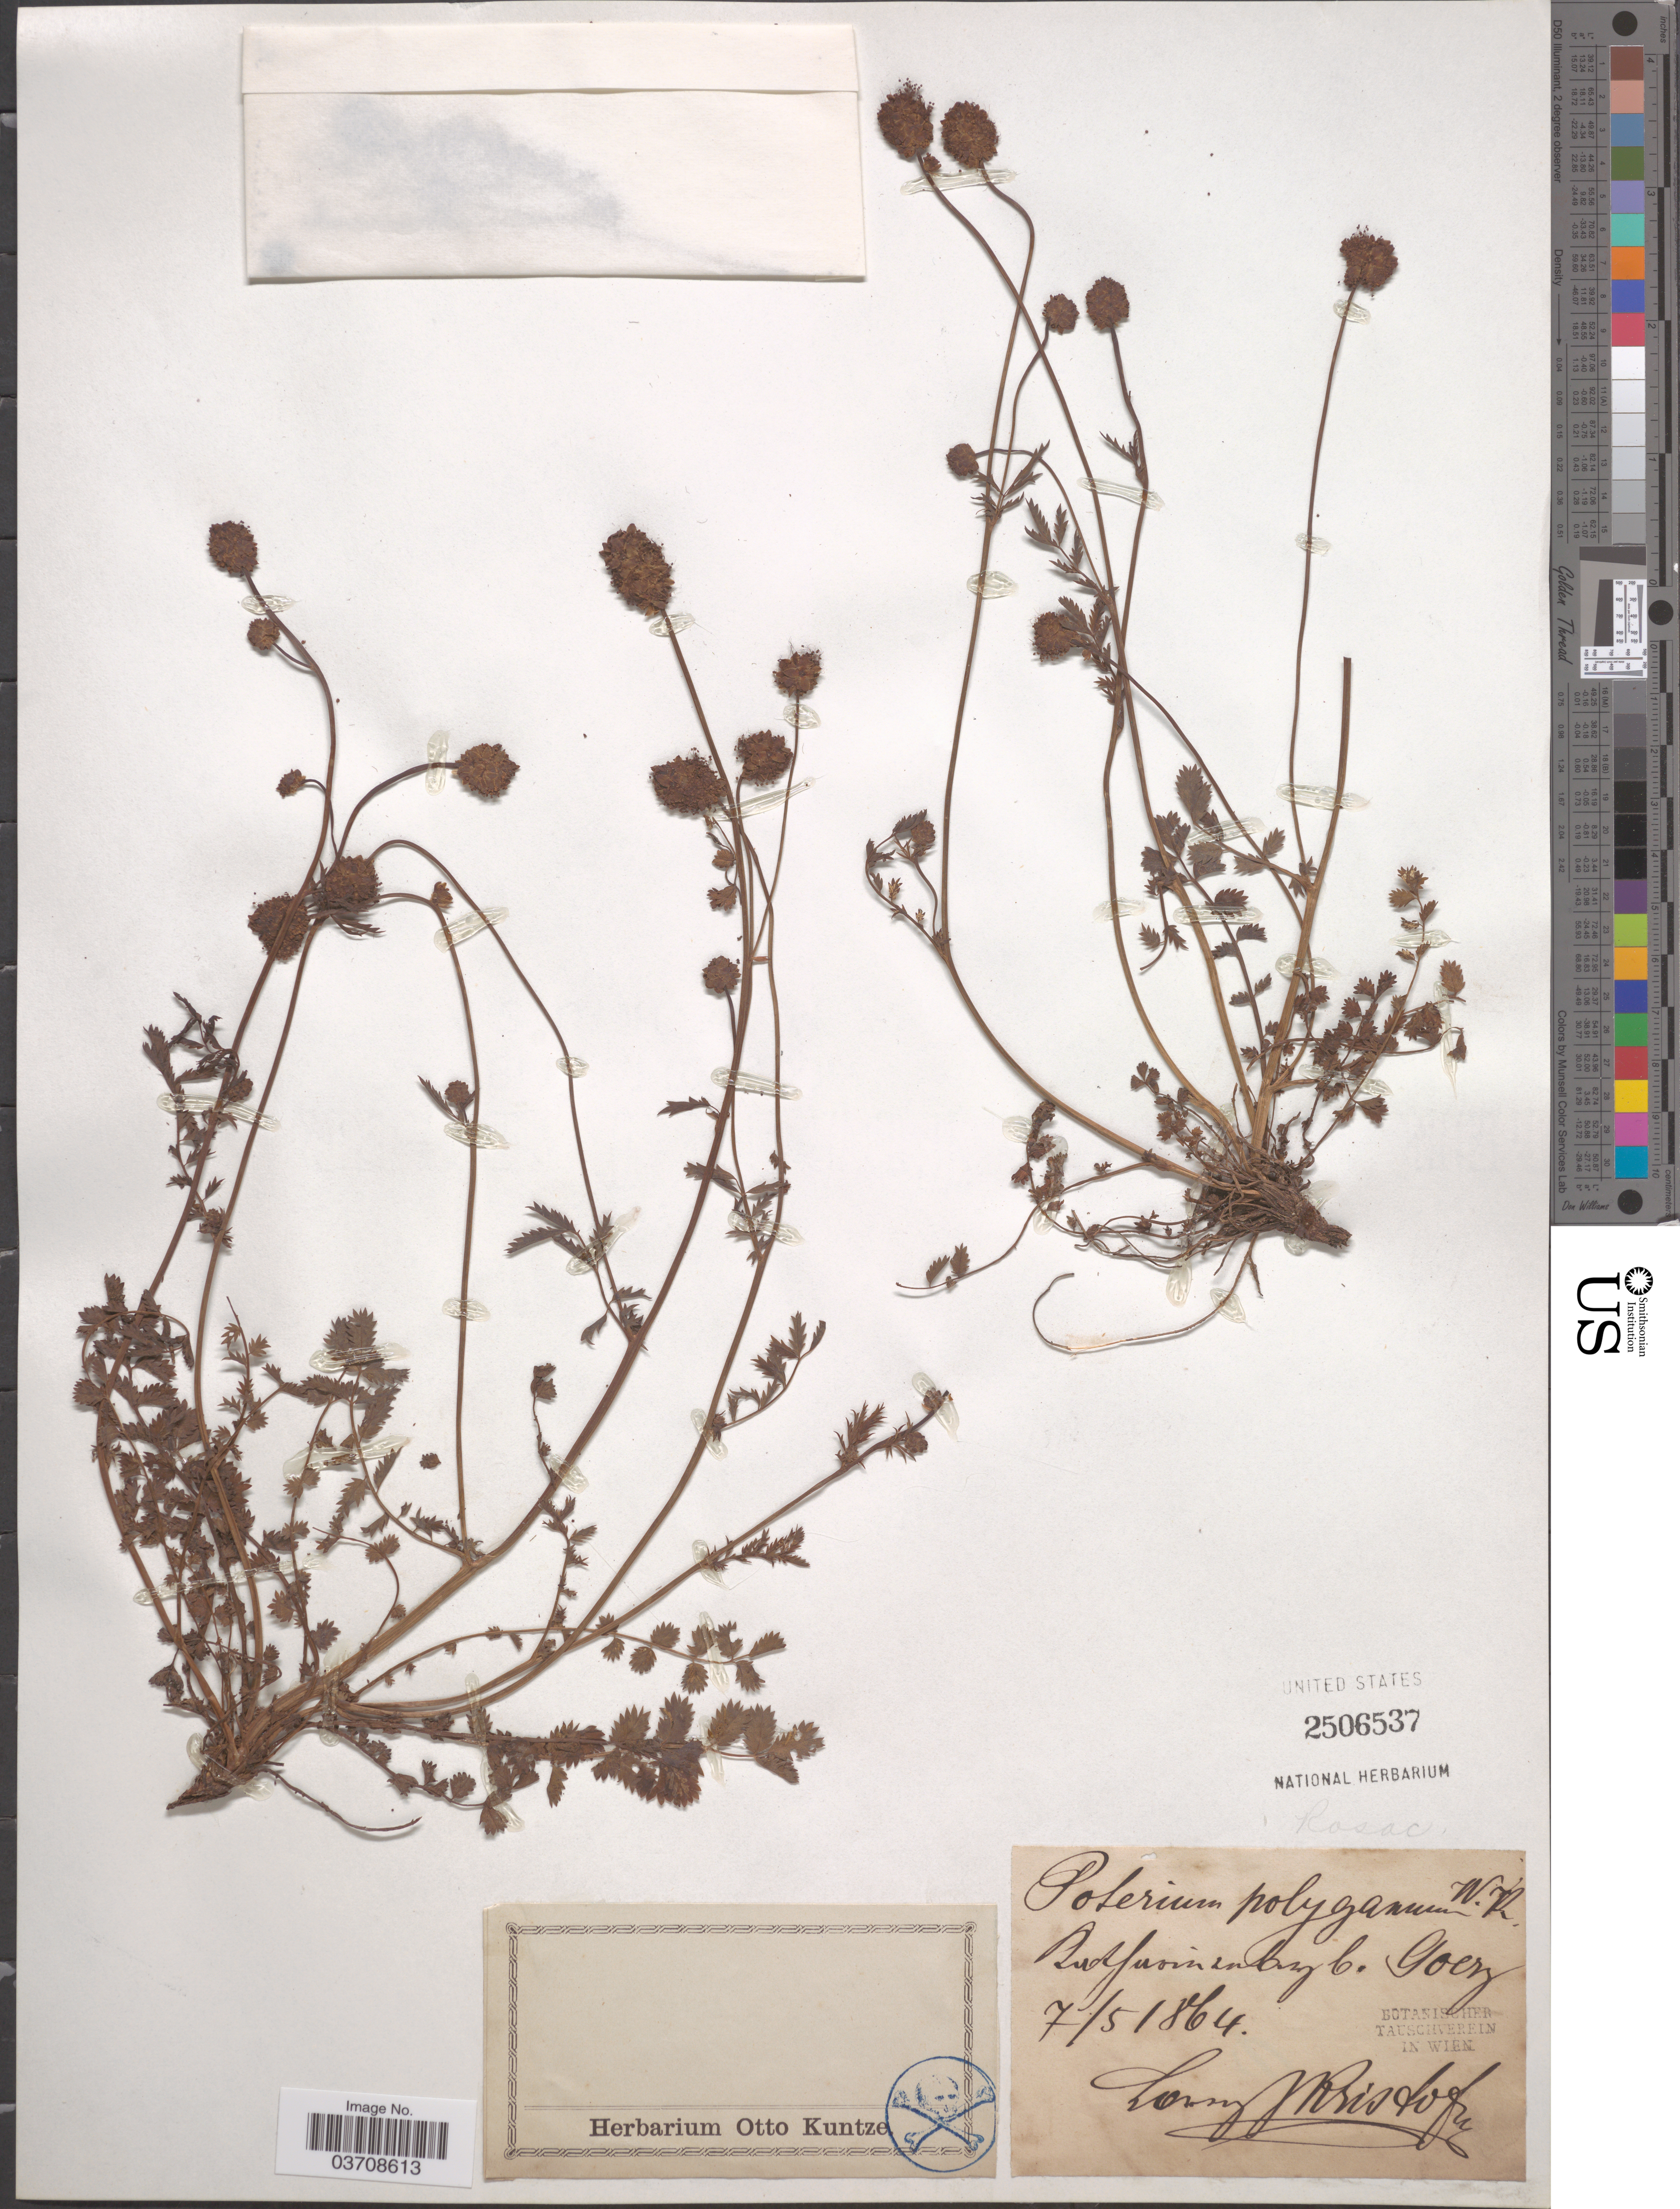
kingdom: Plantae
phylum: Tracheophyta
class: Magnoliopsida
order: Rosales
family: Rosaceae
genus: Sanguisorba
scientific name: Sanguisorba minor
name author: Scop.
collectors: L. Kristof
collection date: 1864-05-07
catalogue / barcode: US 2506537